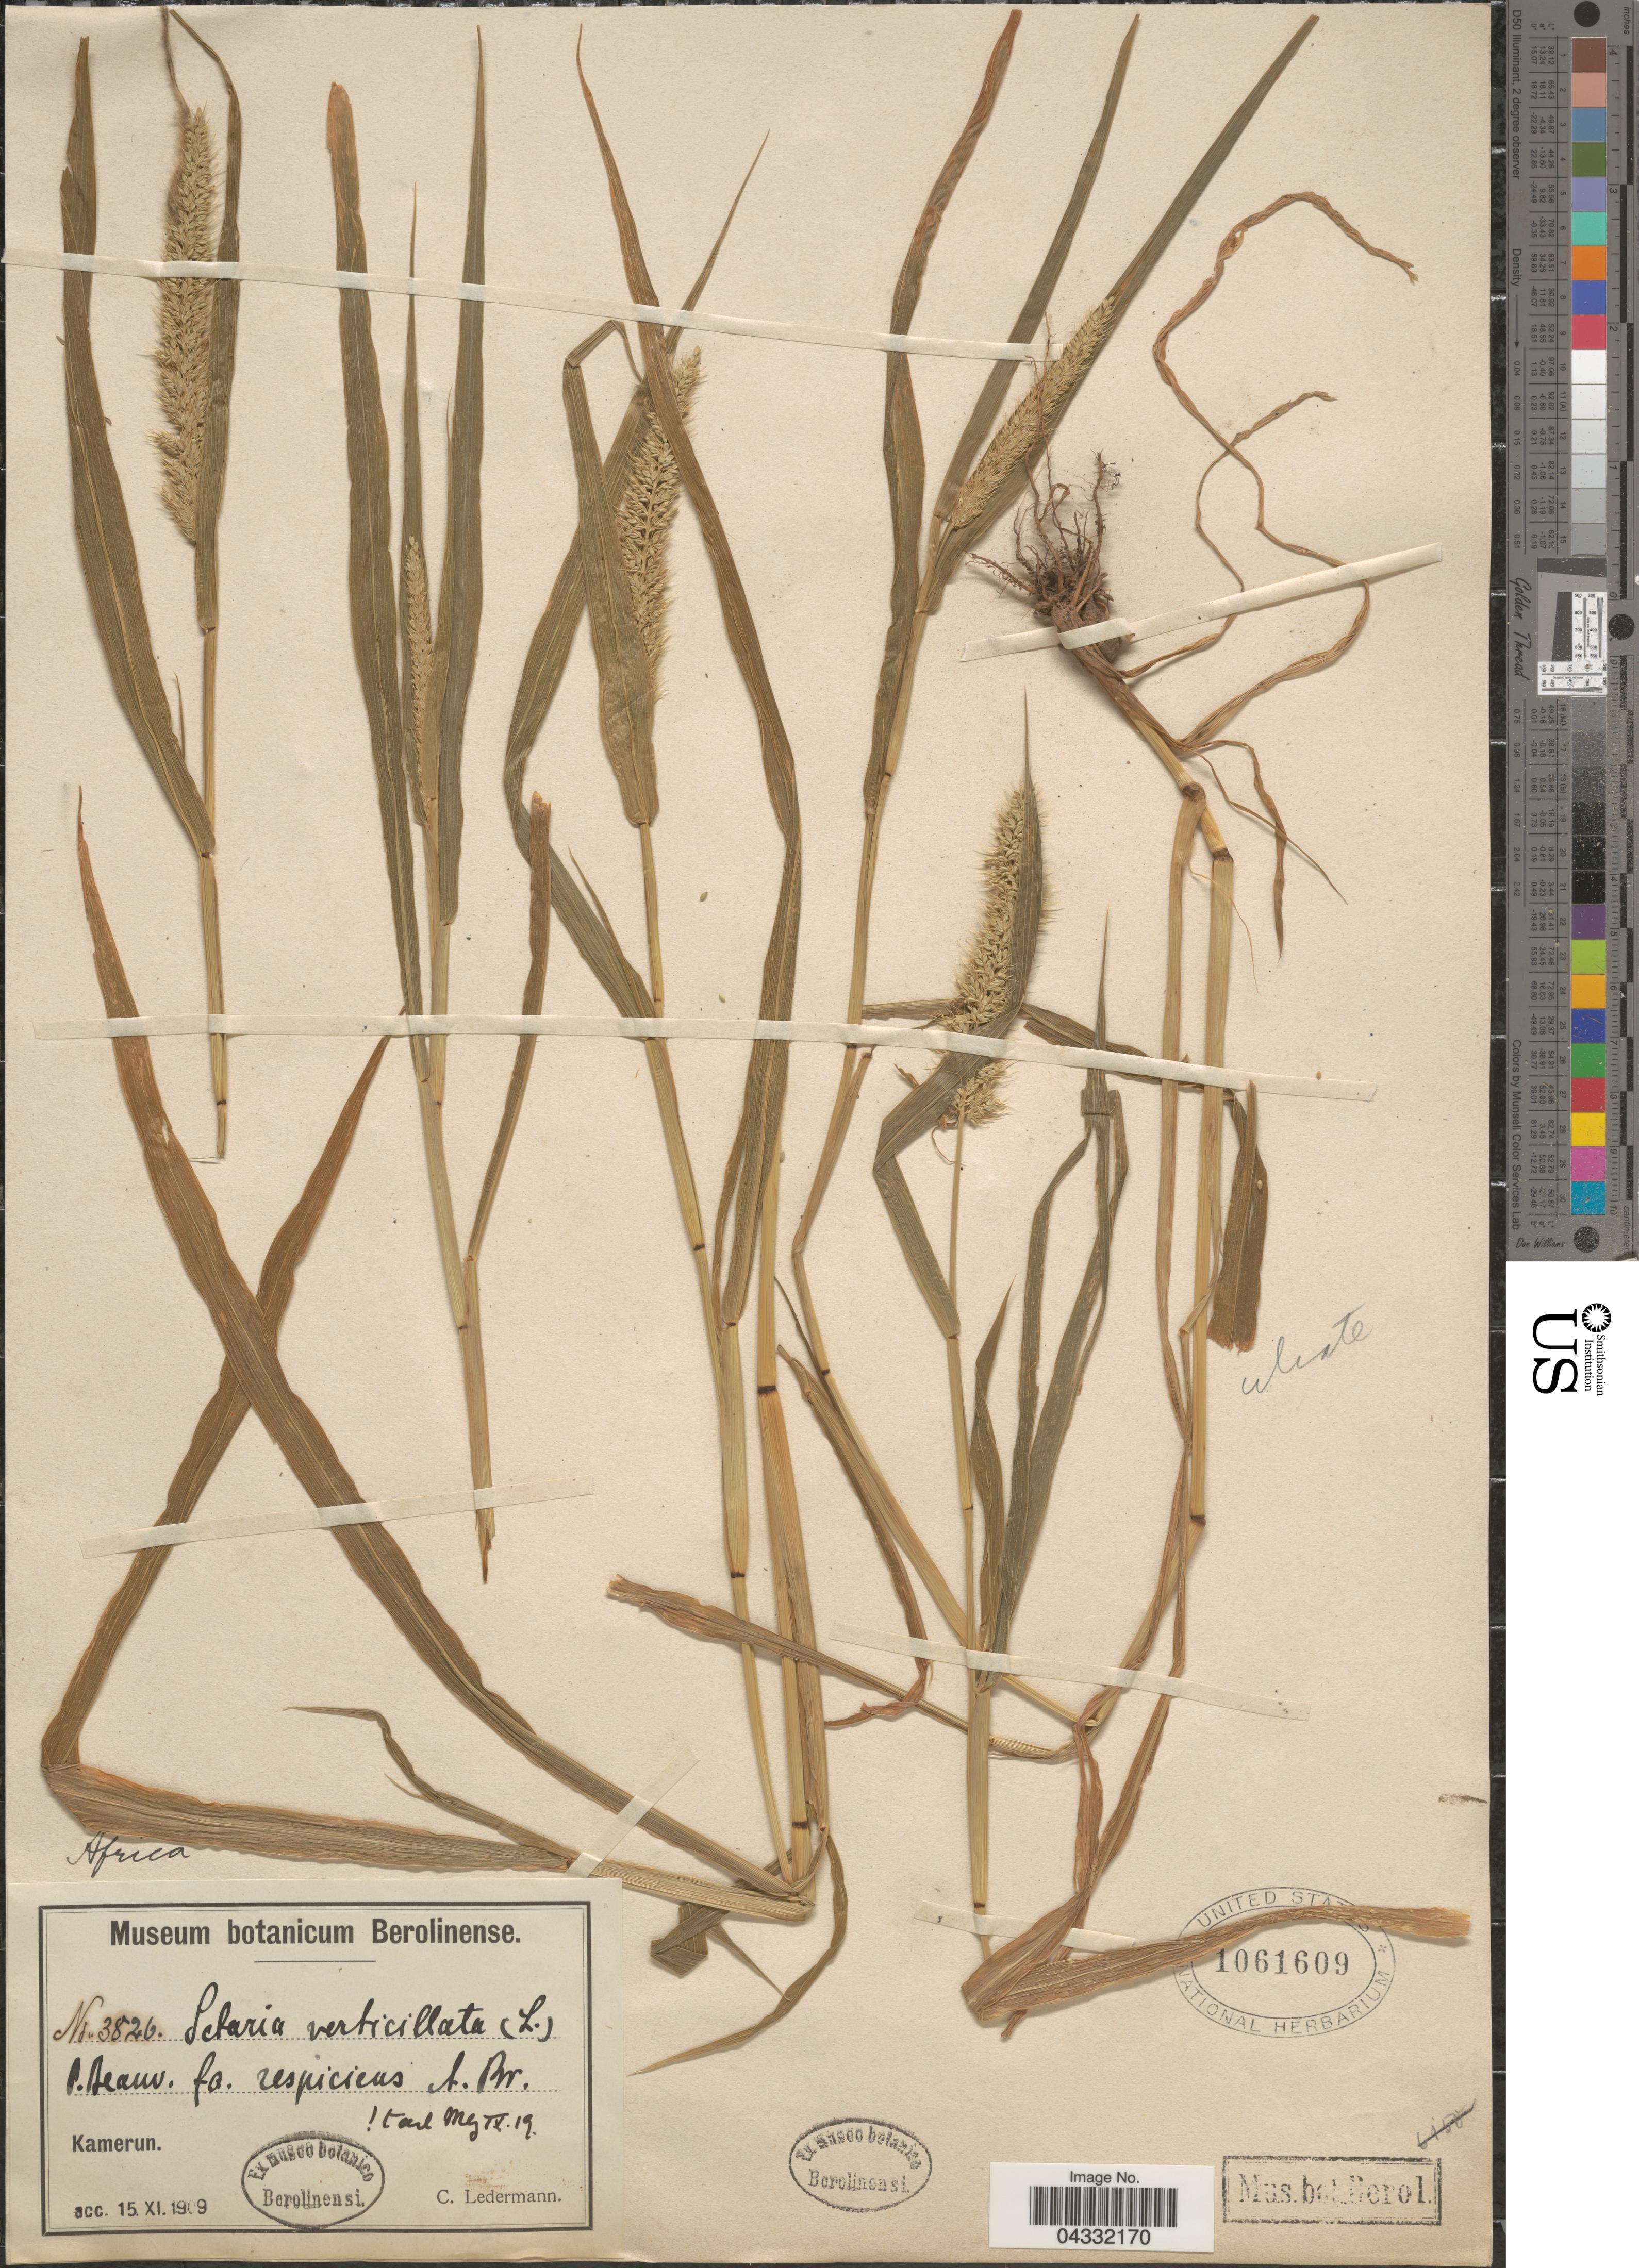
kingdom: Plantae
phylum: Tracheophyta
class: Liliopsida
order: Poales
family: Poaceae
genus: Setaria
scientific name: Setaria verticillata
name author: (L.) P. Beauv.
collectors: C. Ledermann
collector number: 3826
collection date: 1909-11-15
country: Cameroon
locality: Kamerun.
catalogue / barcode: US 1061609